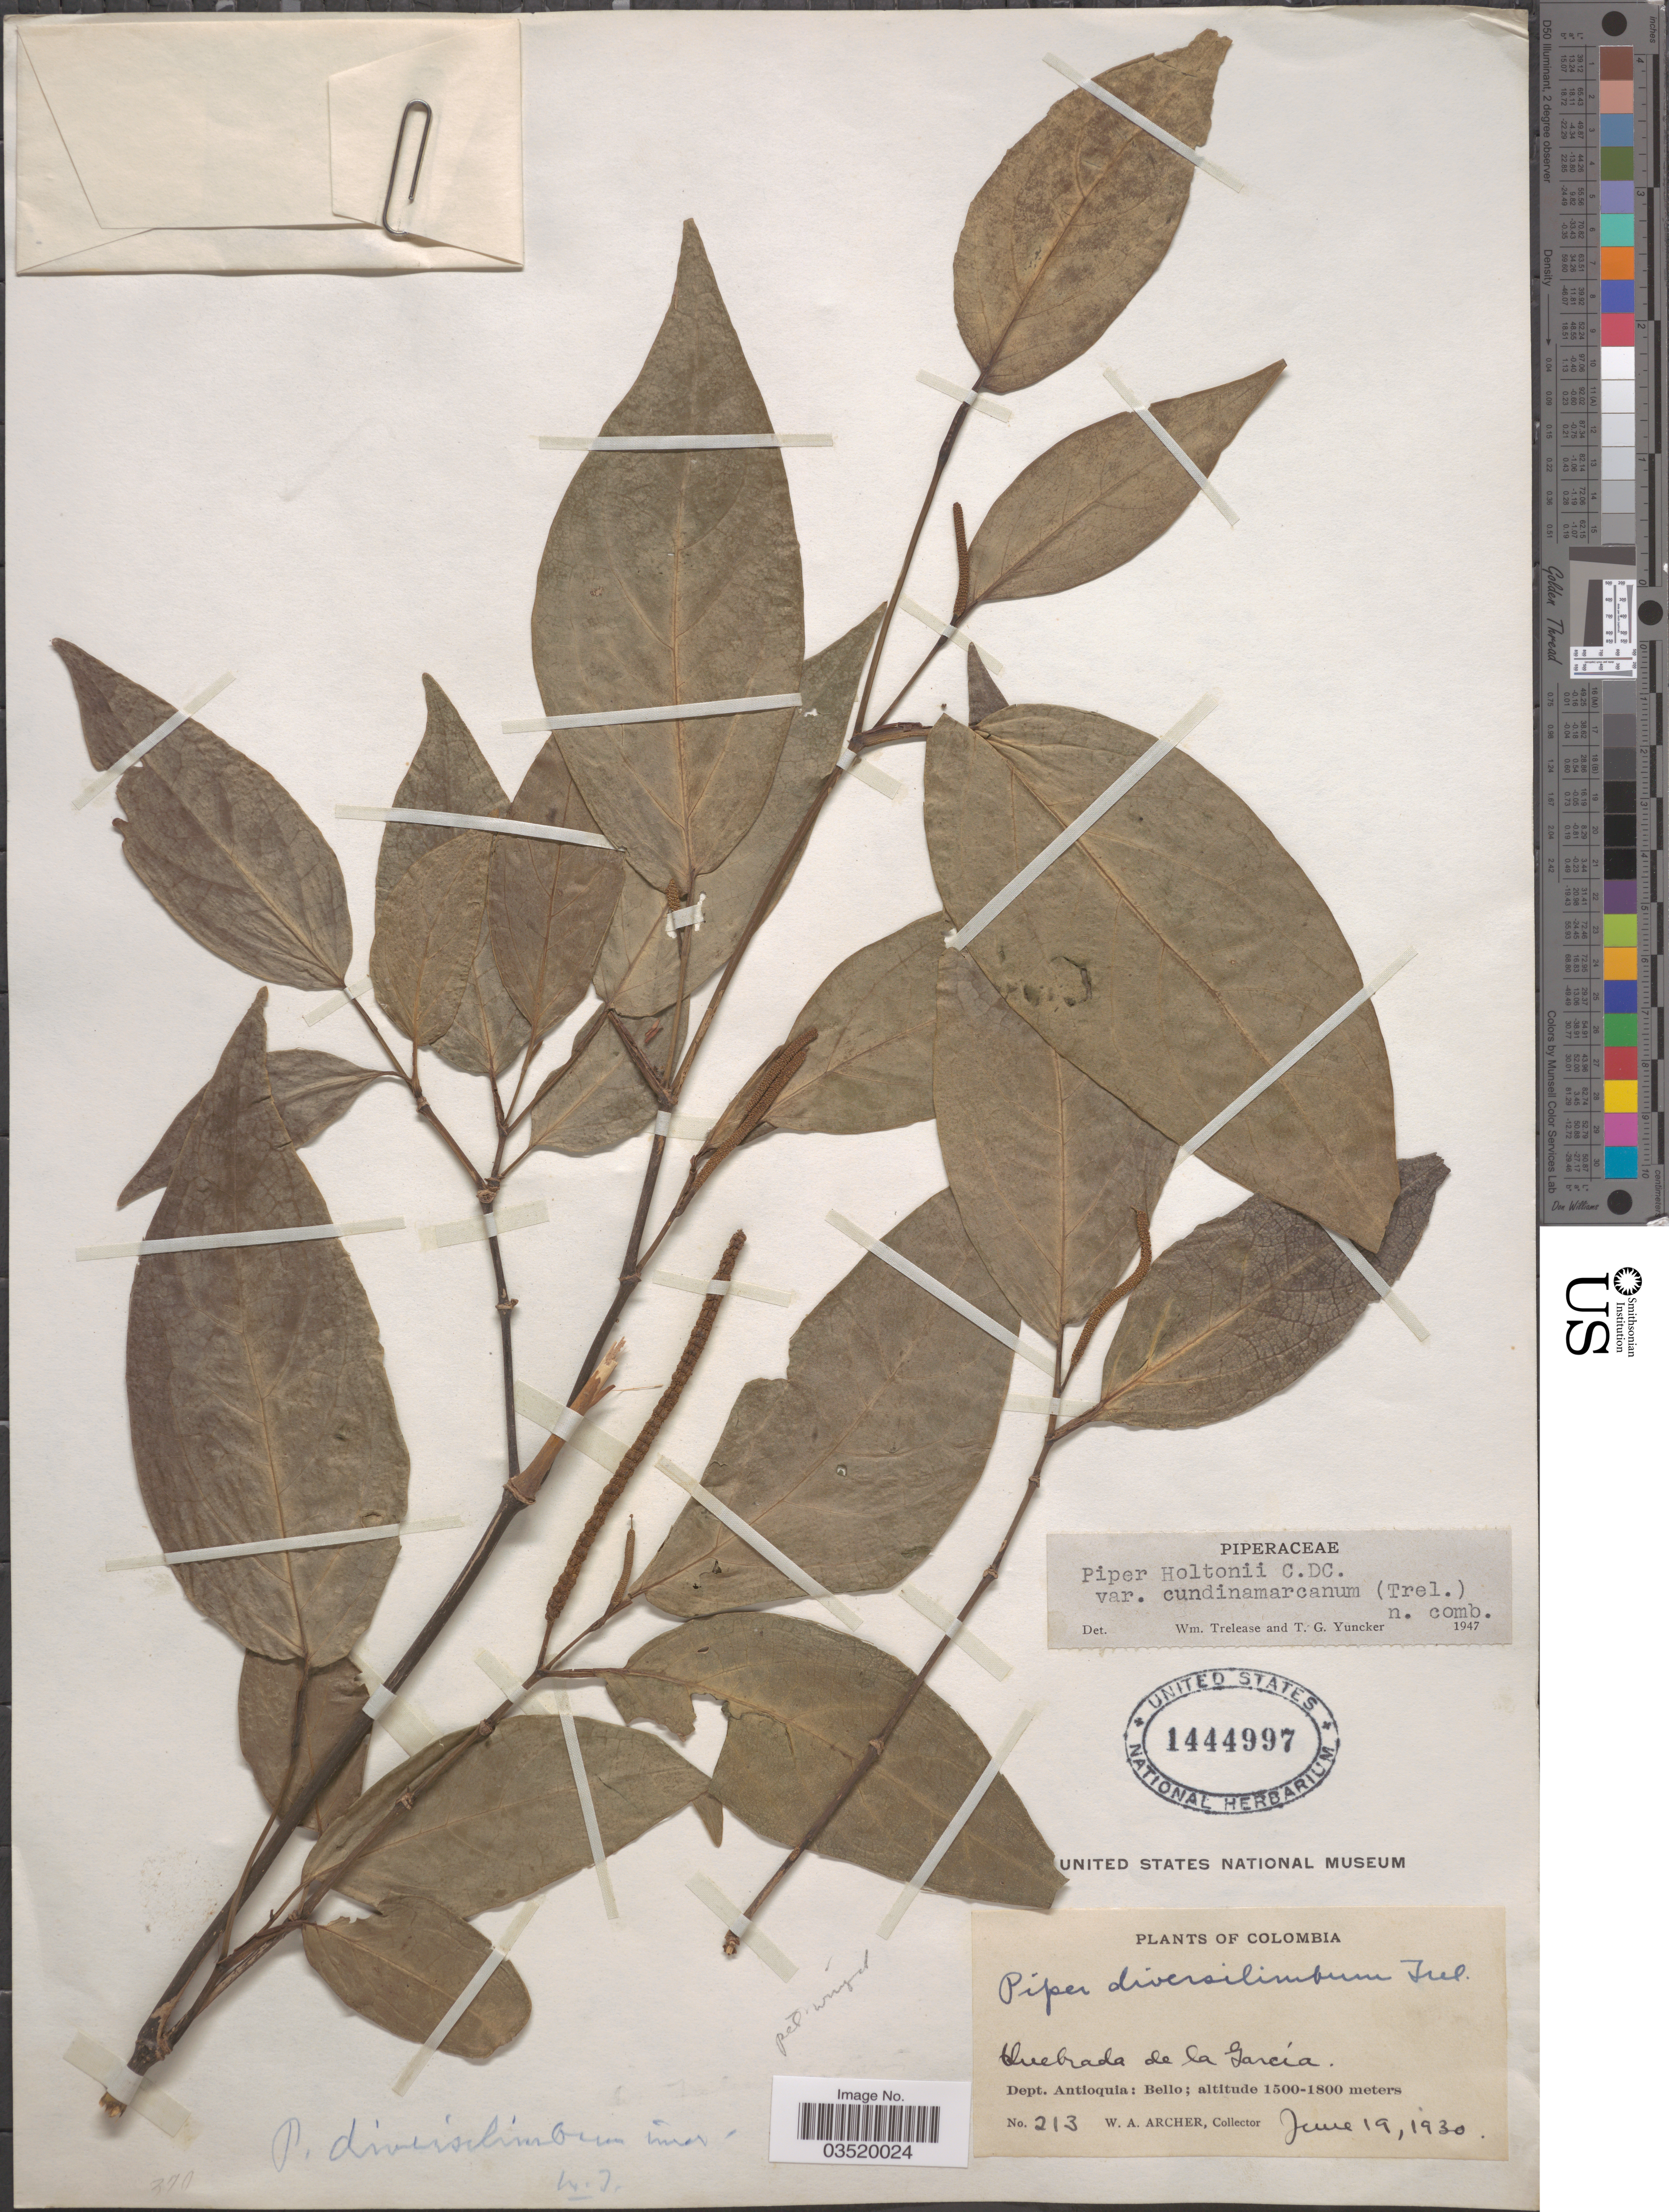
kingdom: Plantae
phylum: Tracheophyta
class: Magnoliopsida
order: Piperales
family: Piperaceae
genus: Piper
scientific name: Piper holtonii var. cundinamarcanum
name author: Trel. & Yunck.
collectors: W. Archer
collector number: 213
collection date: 1930-06-19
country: Colombia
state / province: Antioquia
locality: Quebrada del la Garcia. Dept. Antioquia: Bello.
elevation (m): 1500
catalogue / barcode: US 1444997